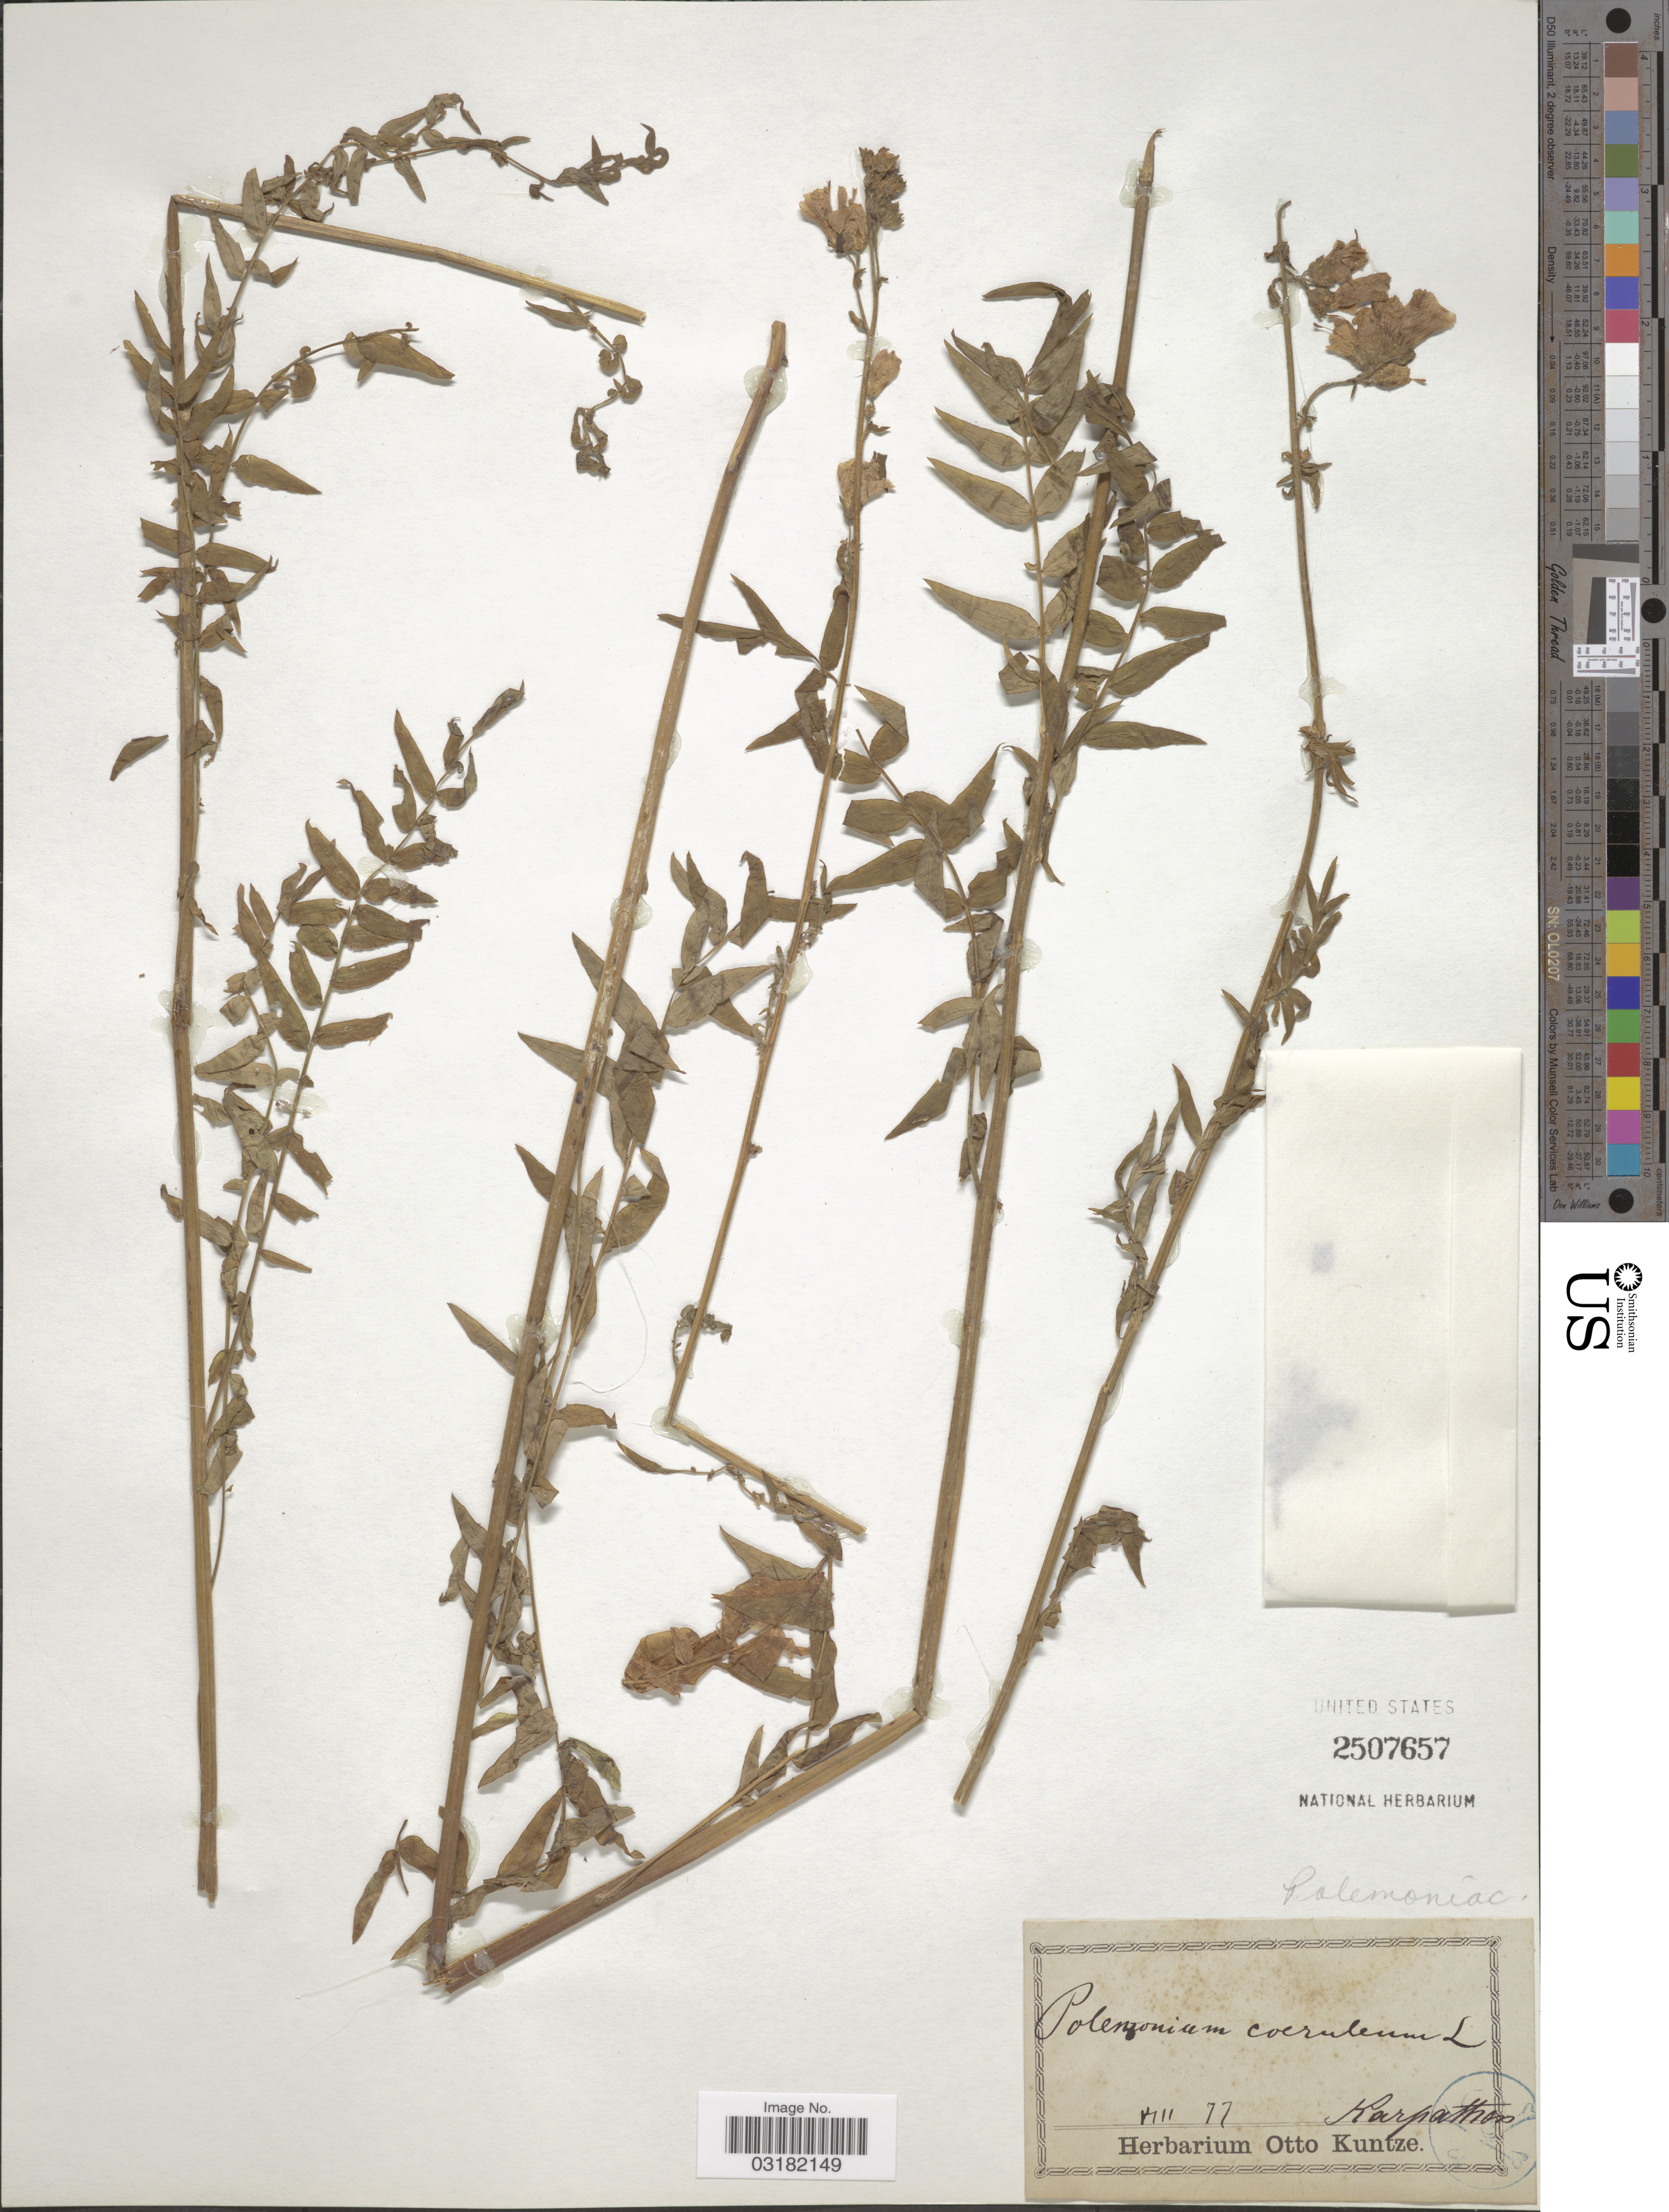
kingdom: Plantae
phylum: Tracheophyta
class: Magnoliopsida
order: Ericales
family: Polemoniaceae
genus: Polemonium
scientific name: Polemonium coeruleum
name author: L.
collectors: Karpathon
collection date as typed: Transcribed d/m/y: /8/77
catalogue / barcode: US 2507657